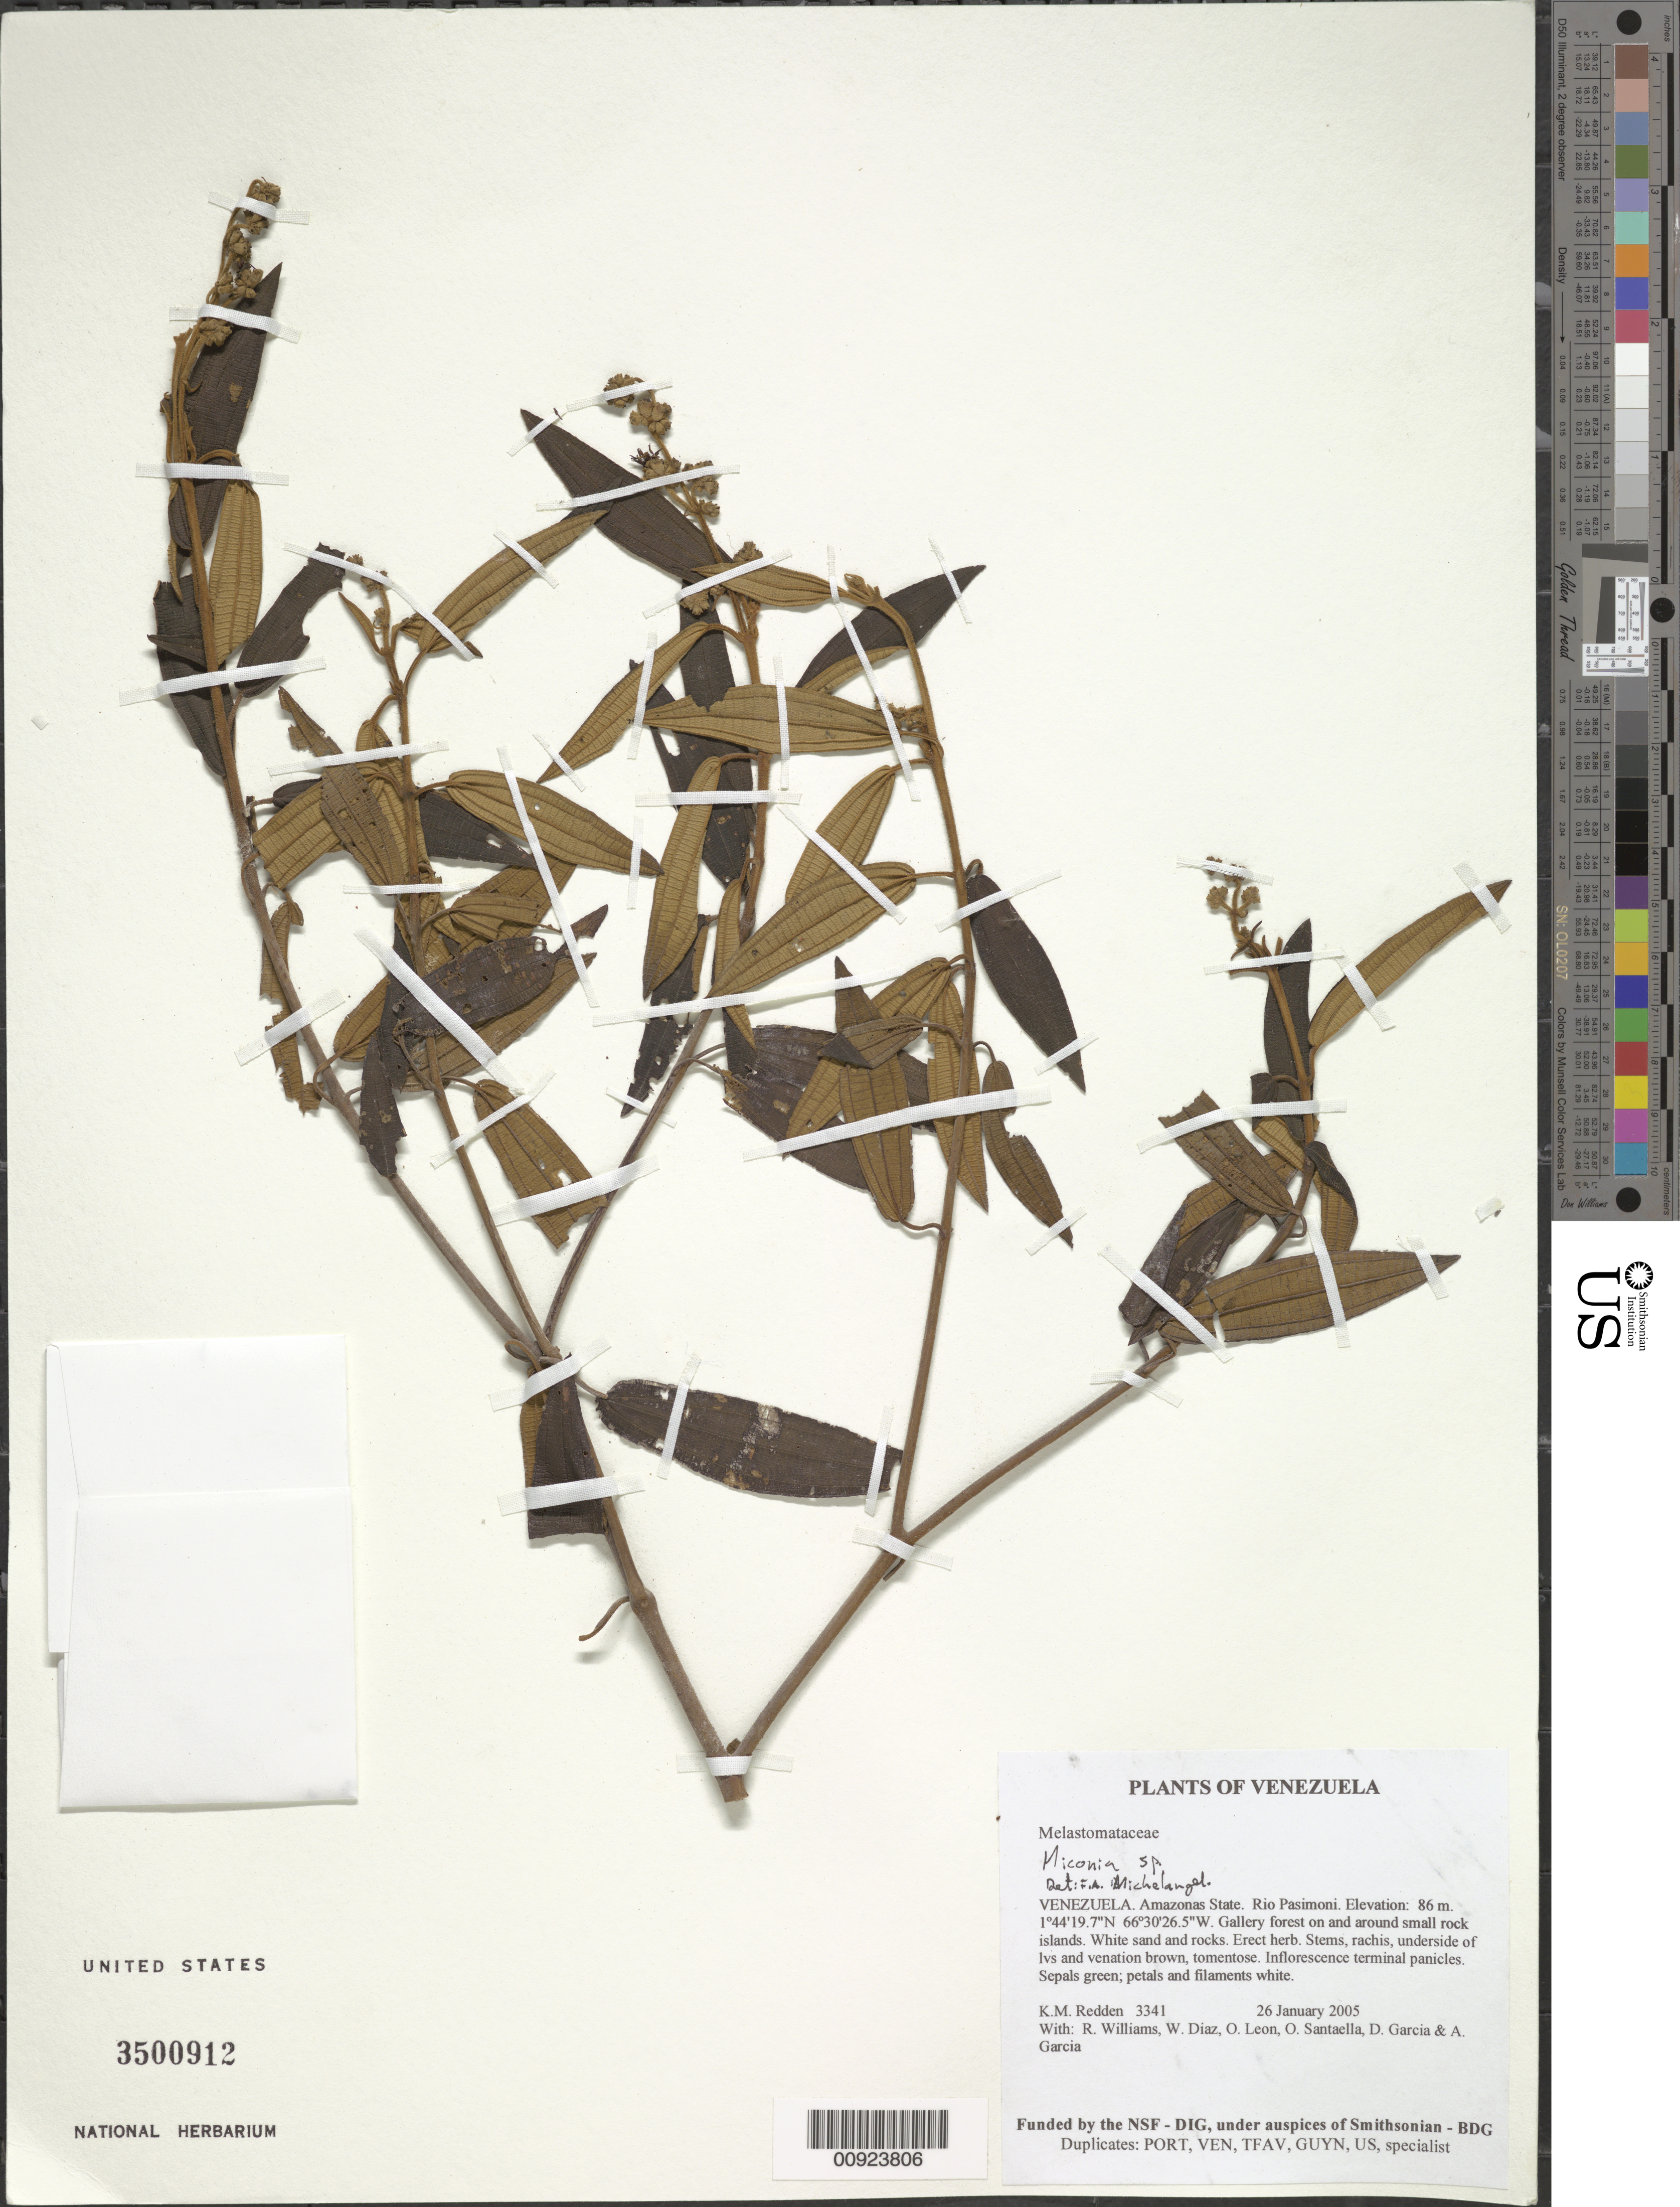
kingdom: Plantae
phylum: Tracheophyta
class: Magnoliopsida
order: Myrtales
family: Melastomataceae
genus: Miconia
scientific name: Miconia sp.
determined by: Michelangeli, F. A.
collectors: K. M. Redden, R. Williams, W. Díaz P., O. León, O. Santaella, D. Garcia & A. Garcia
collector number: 3341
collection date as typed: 26 January 2005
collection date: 2005-01-26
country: Venezuela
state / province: Amazonas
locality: Rio Pasimoni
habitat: Gallery forest on and around small rock islands. White sand and rocks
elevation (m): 86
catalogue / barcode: US 3500912